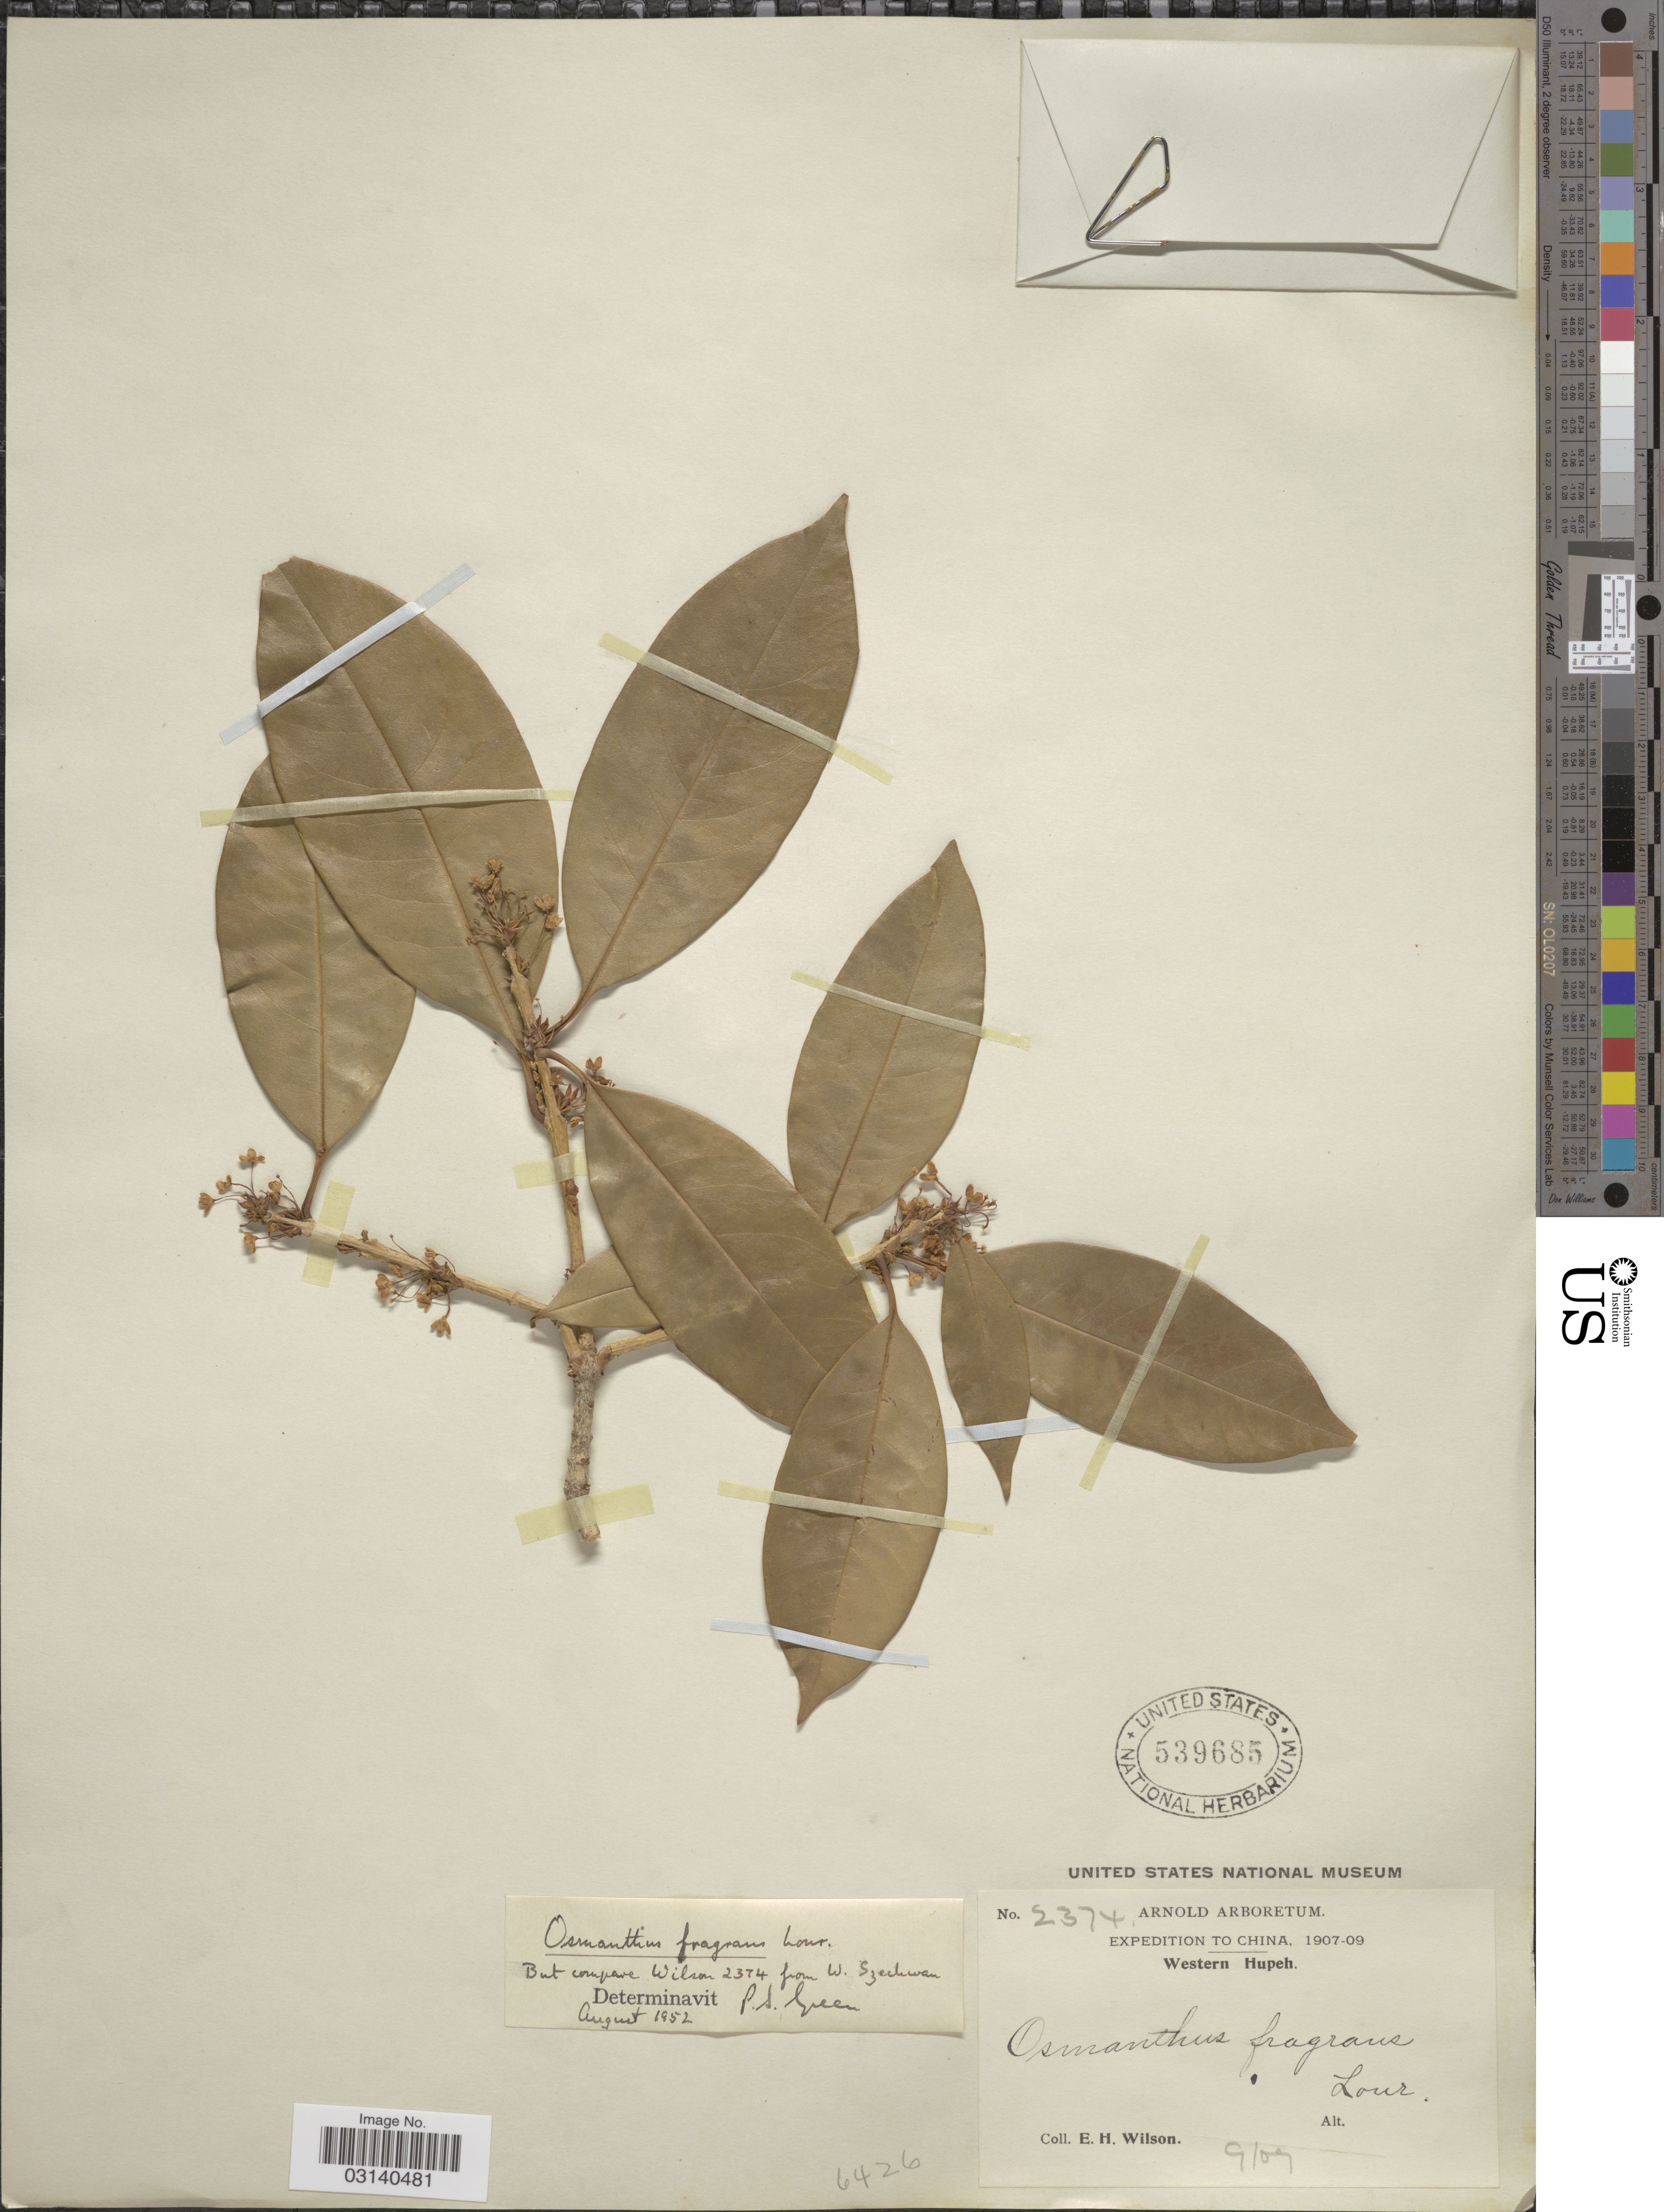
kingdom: Plantae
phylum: Tracheophyta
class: Magnoliopsida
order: Lamiales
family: Oleaceae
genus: Osmanthus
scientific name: Osmanthus fragrans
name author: Lour.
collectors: E. Wilson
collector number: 2374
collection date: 1907-09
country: China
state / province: Hubei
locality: Western Hupeh.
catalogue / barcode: US 539685